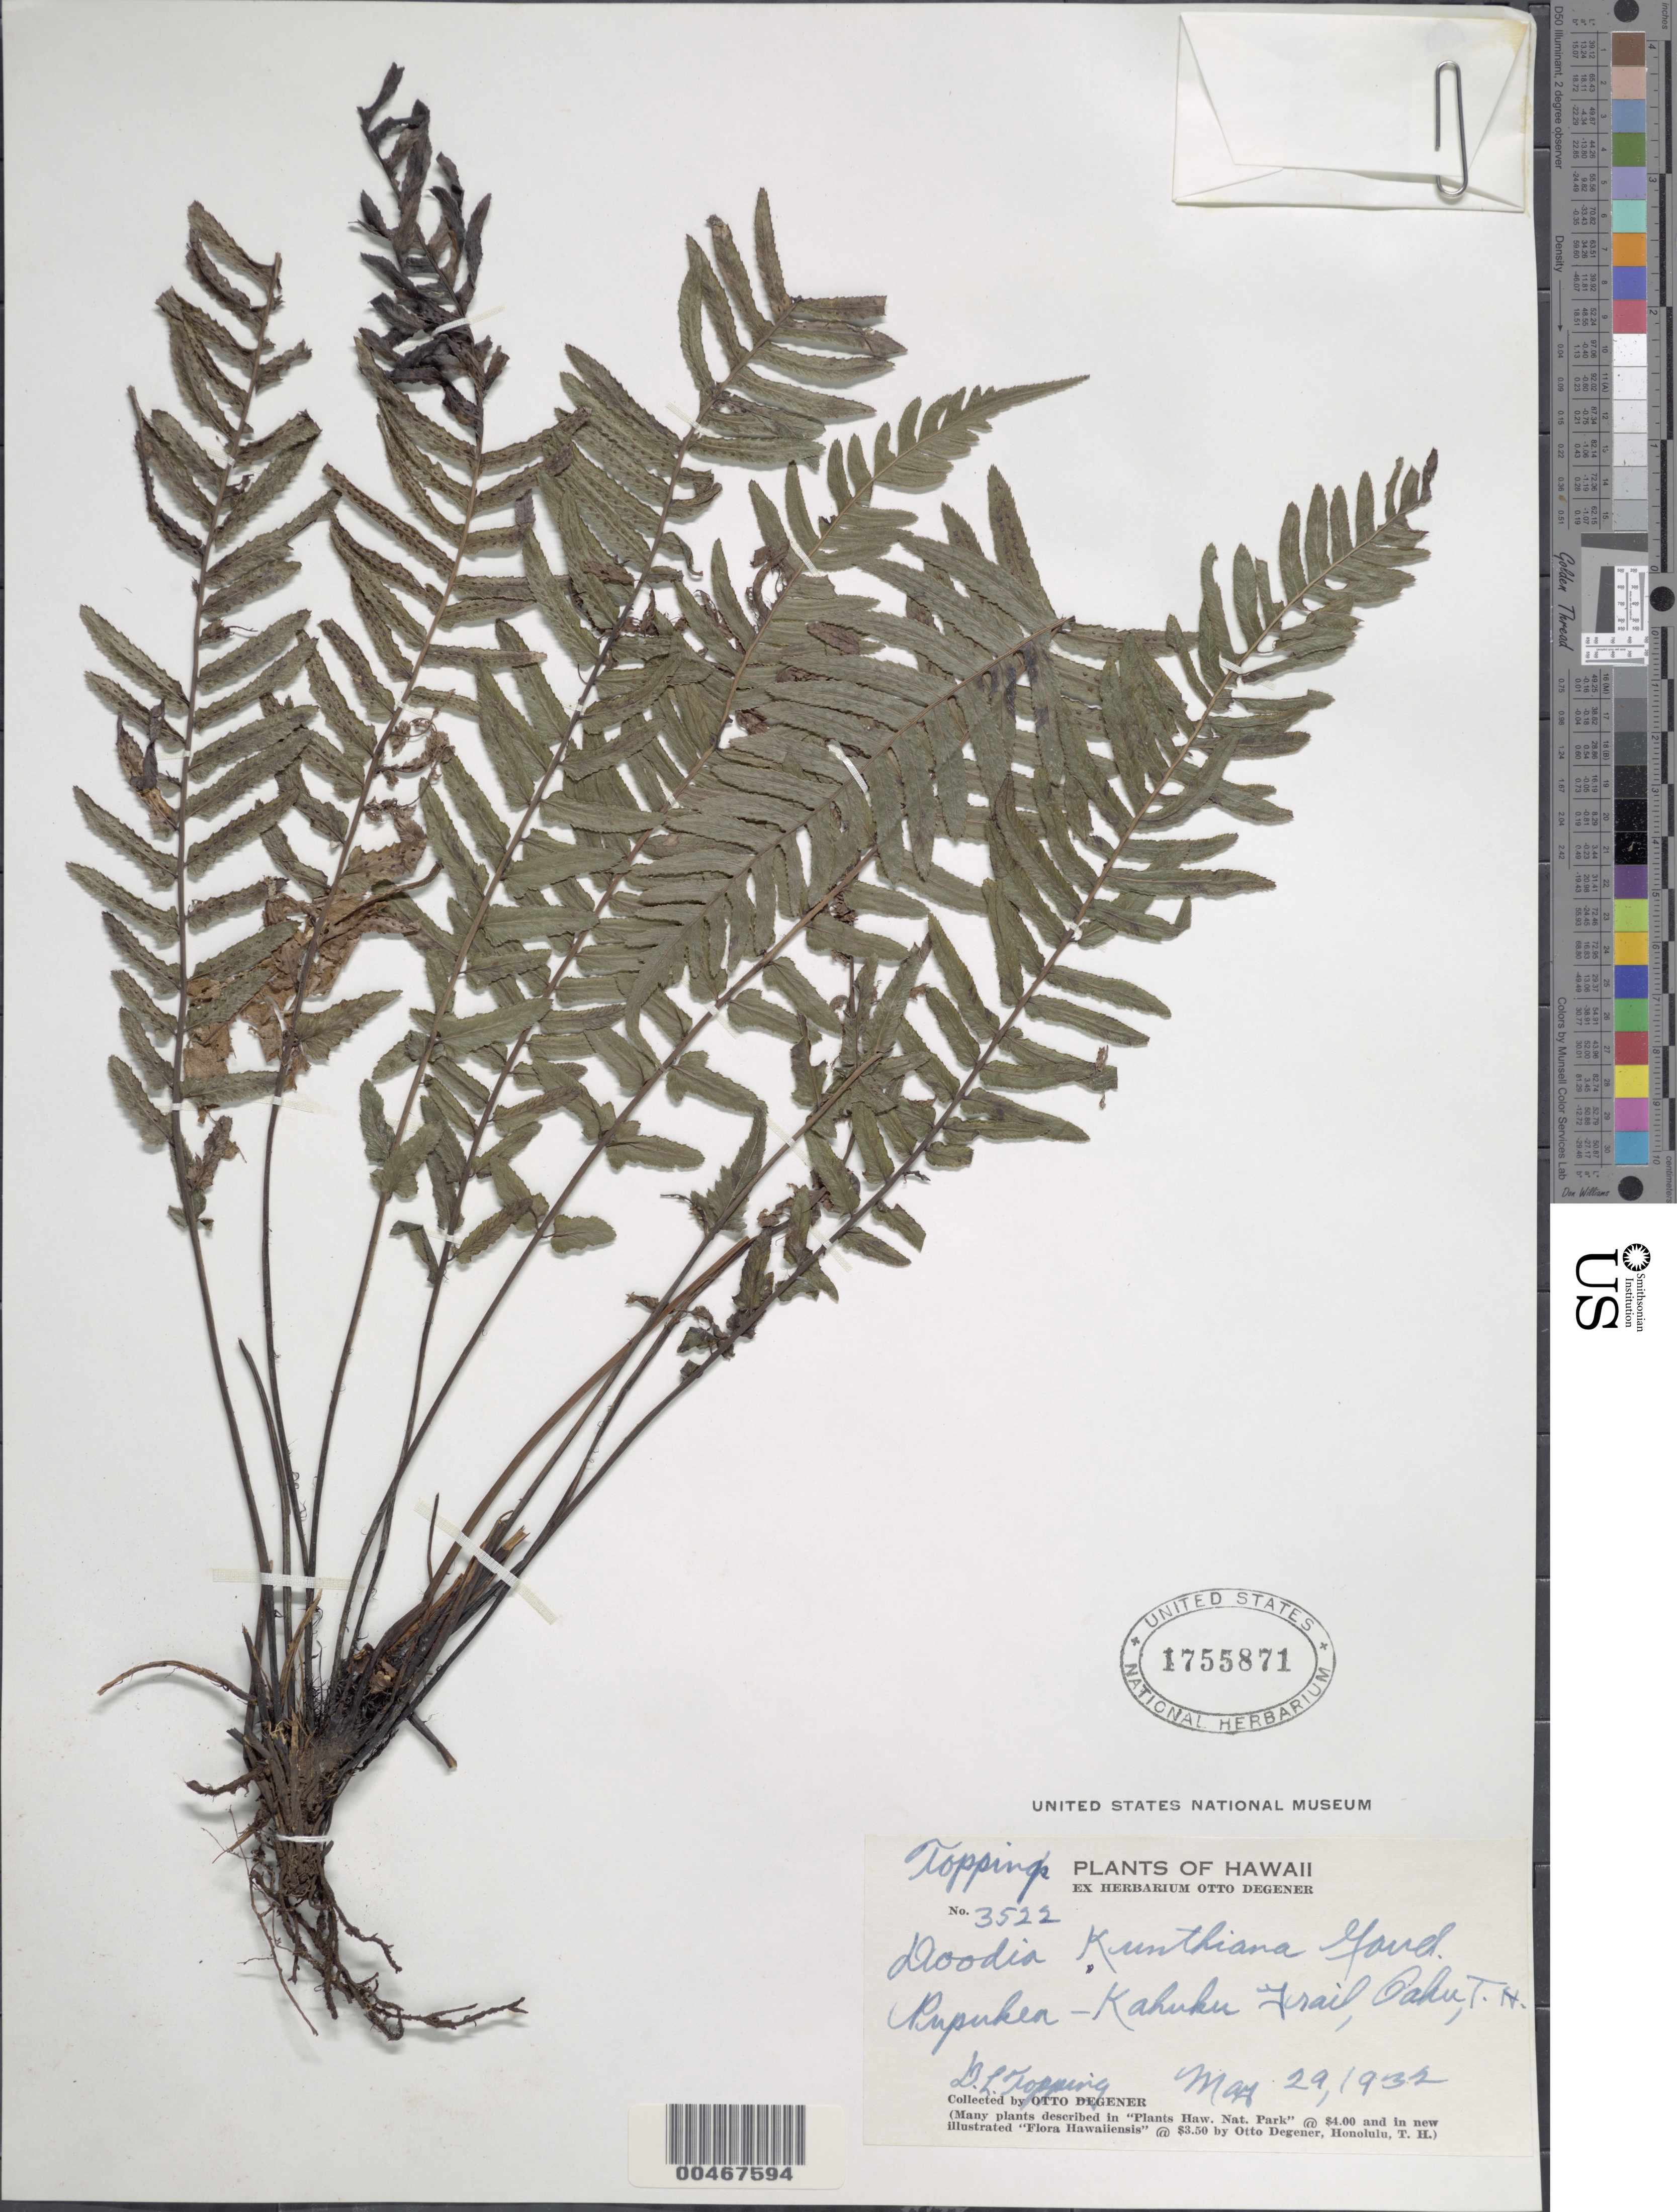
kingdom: Plantae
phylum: Tracheophyta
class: Polypodiopsida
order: Polypodiales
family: Blechnaceae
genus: Doodia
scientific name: Doodia kunthiana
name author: Gaudich.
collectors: O. Degener & D. L. Topping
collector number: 3522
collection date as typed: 29 May 1932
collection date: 1932-05-29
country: United States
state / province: Hawaii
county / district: Honolulu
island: Oahu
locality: Pupukea-Kahuku Trail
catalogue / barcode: US 1755871